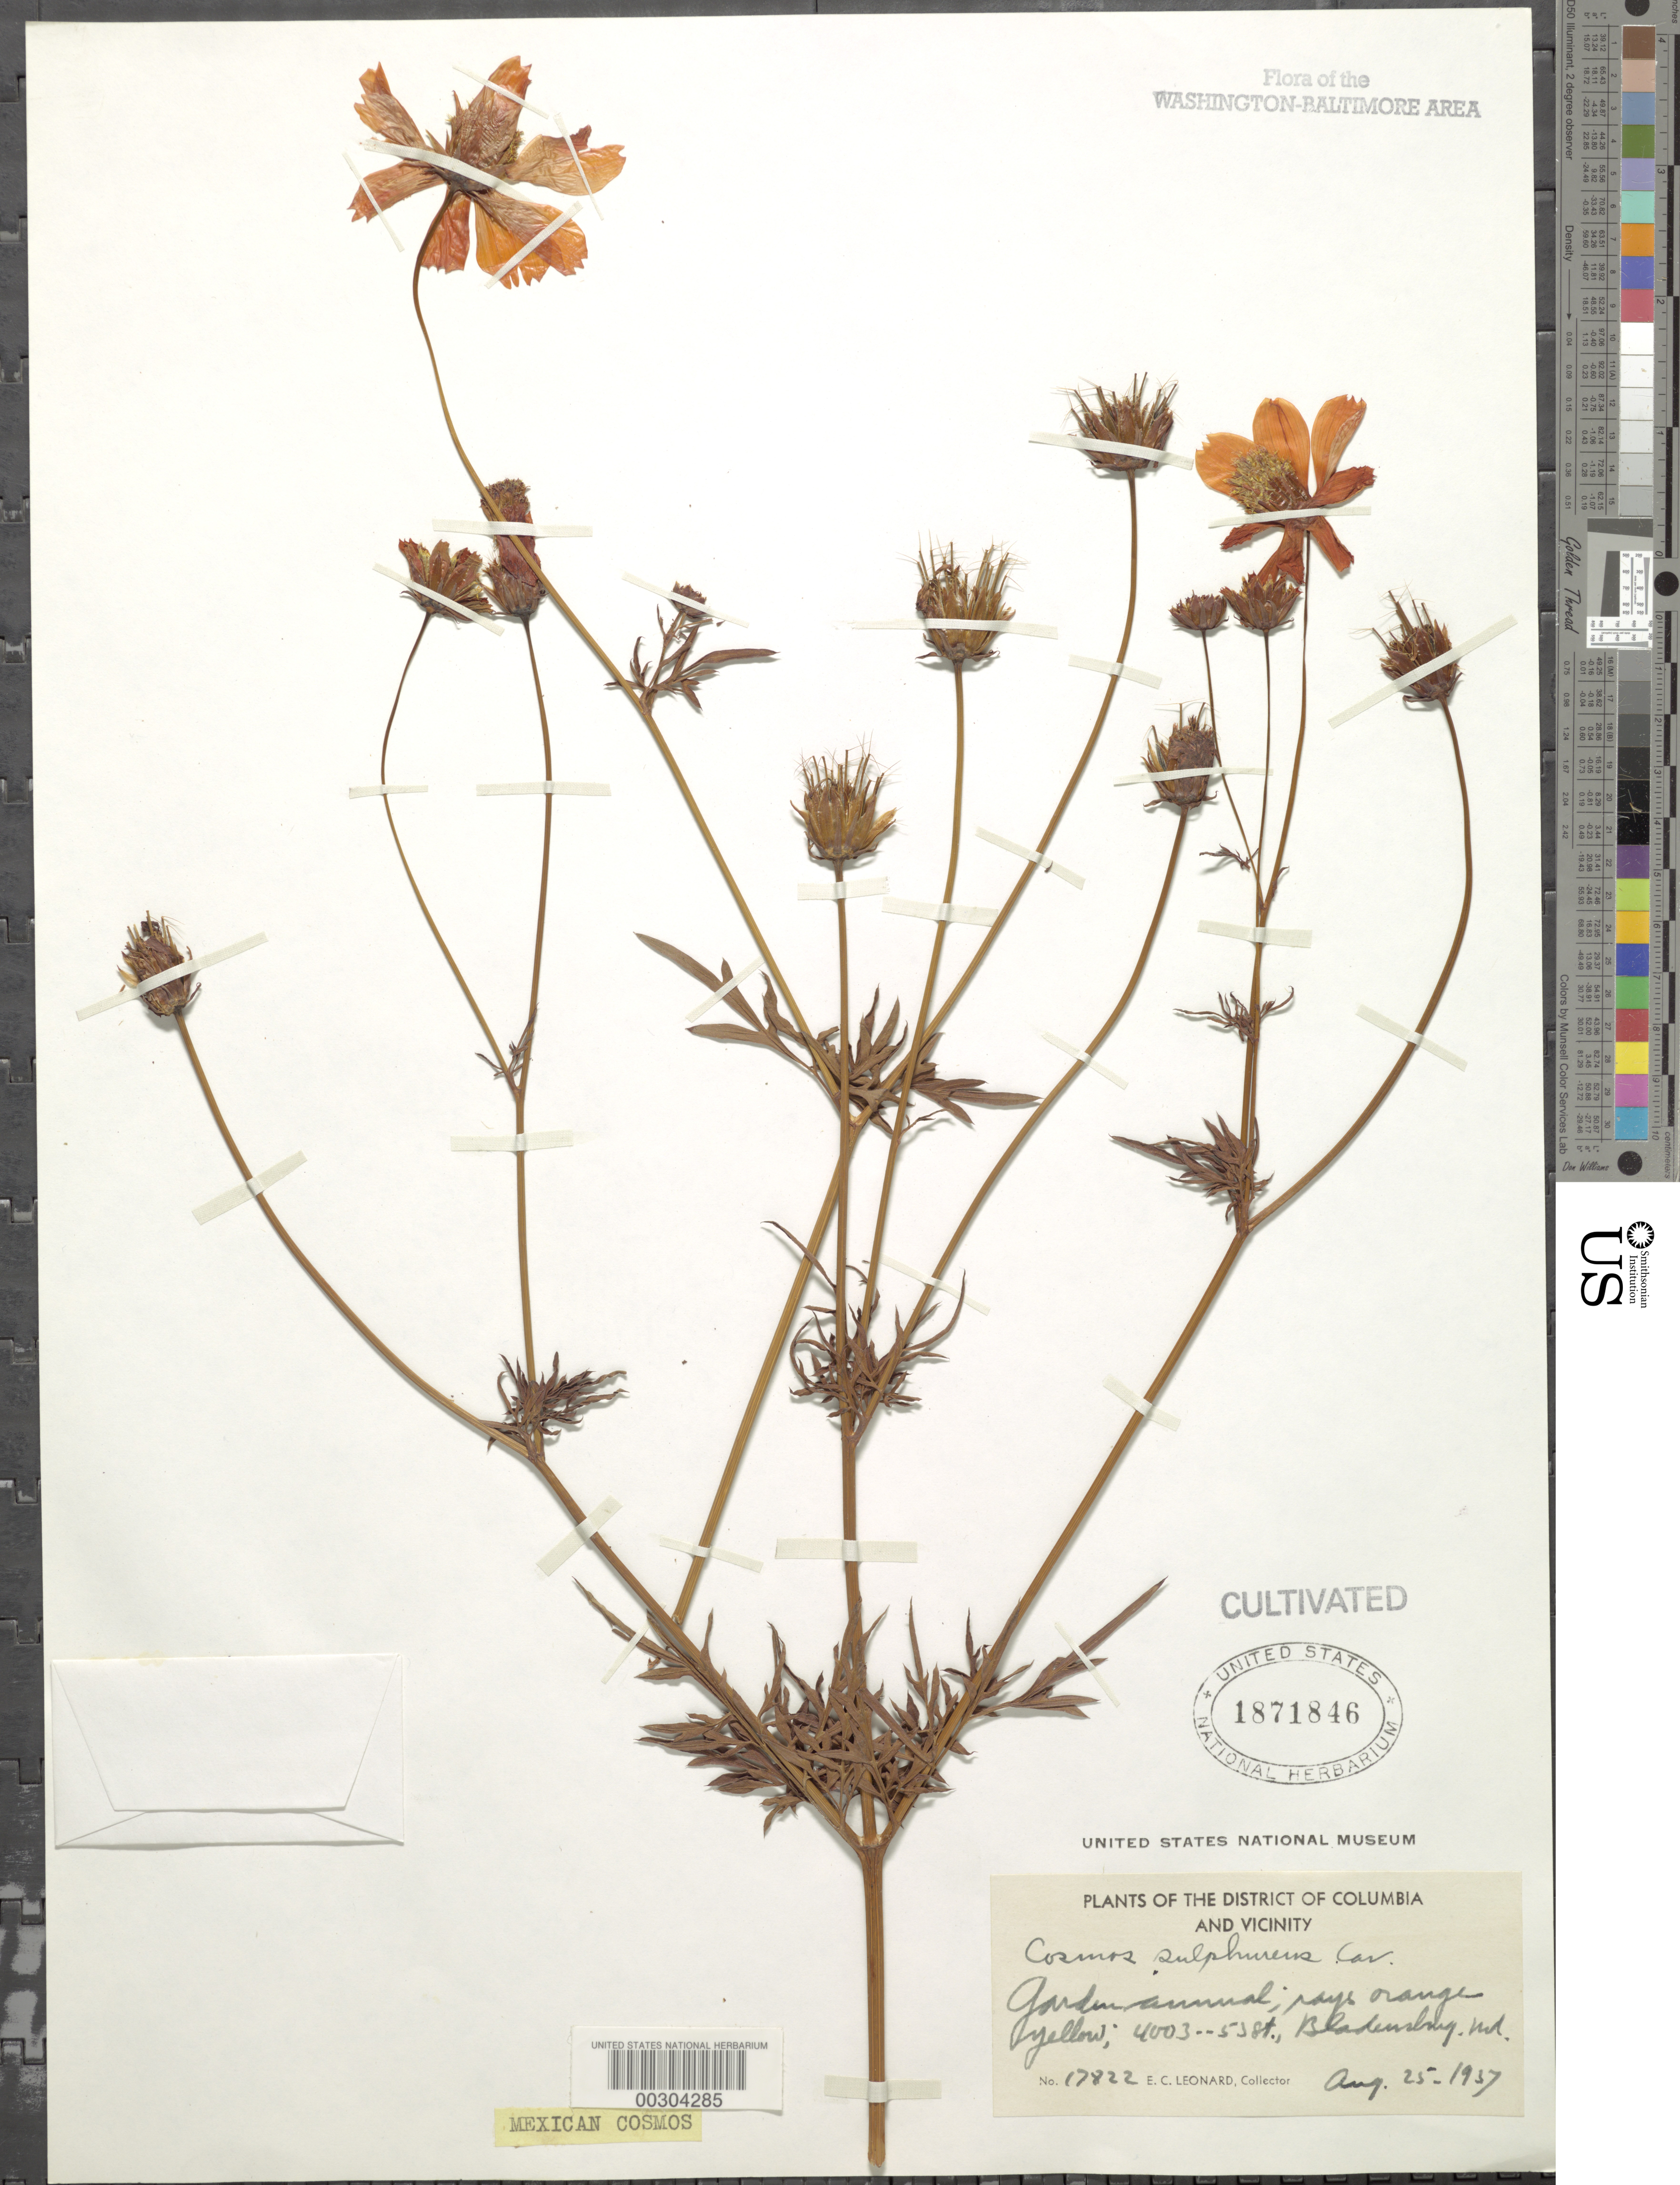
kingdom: Plantae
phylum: Tracheophyta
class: Magnoliopsida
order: Asterales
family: Asteraceae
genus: Cosmos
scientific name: Cosmos sulphureus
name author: Cav.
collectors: E. C. Leonard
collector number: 17822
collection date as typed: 25 Aug 1937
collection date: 1937-08-25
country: United States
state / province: Maryland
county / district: Prince George's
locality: Bladensburg,4003 53 St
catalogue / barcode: US 1871846